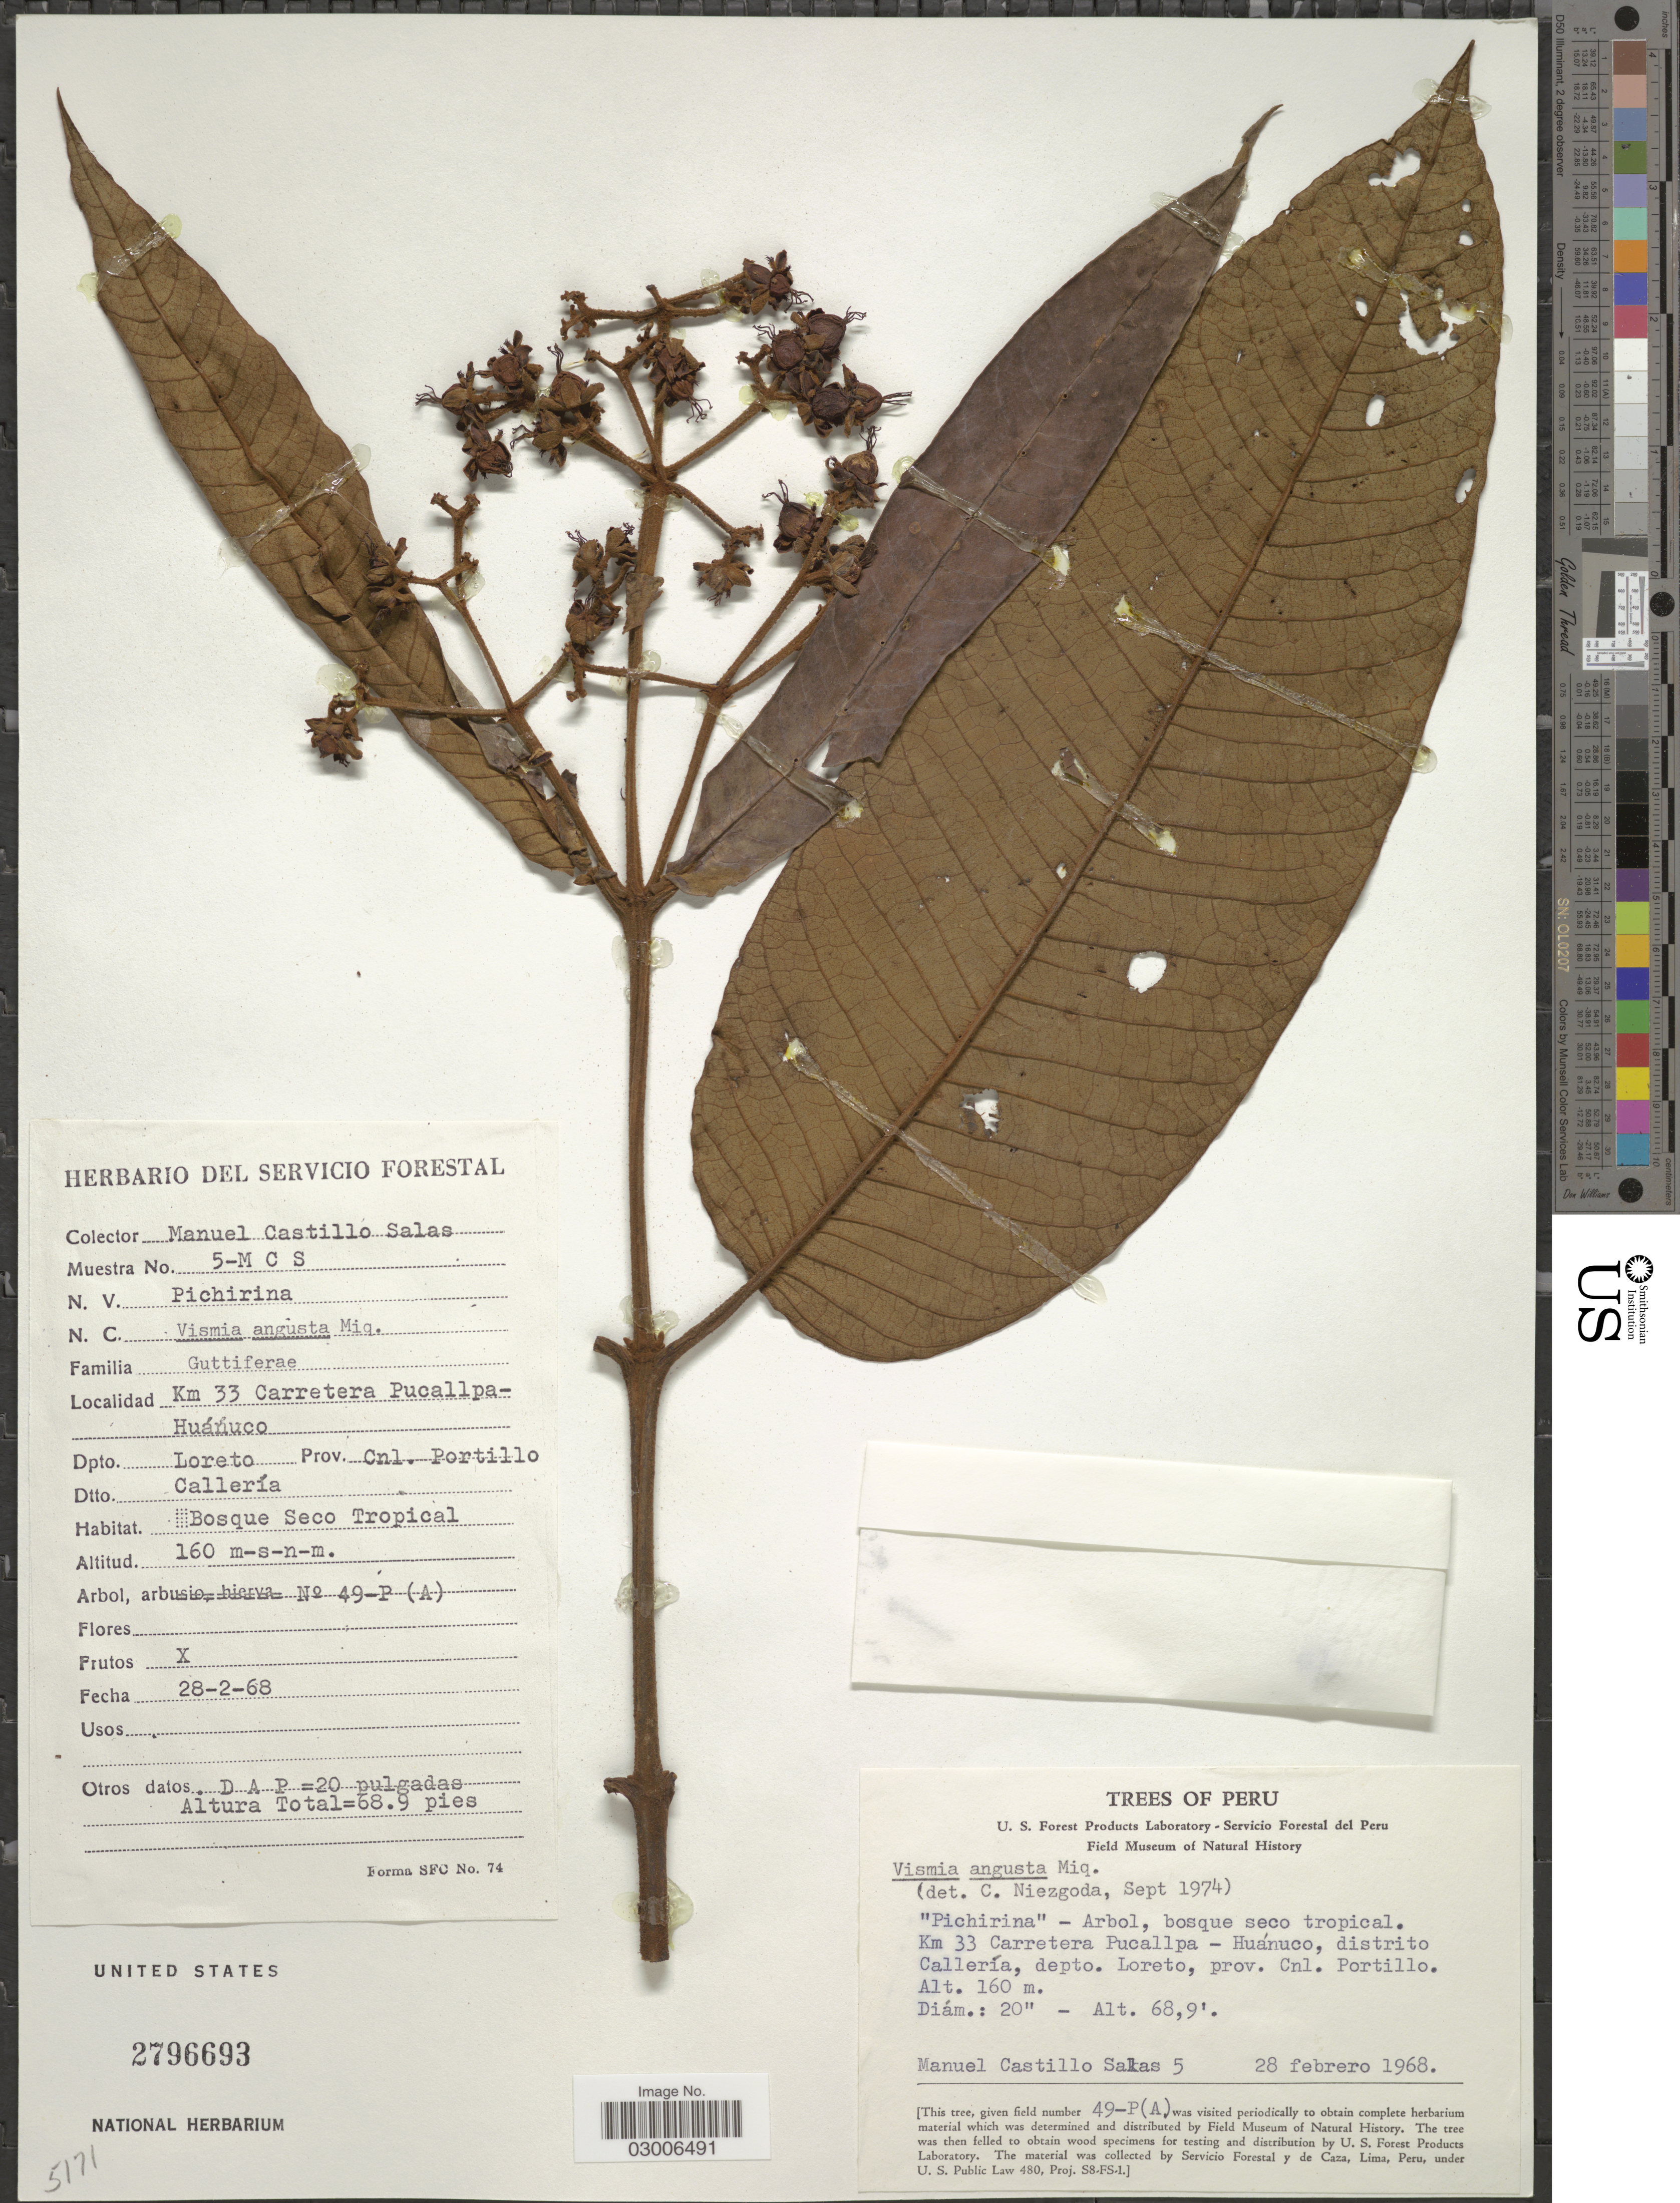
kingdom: Plantae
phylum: Tracheophyta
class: Magnoliopsida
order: Malpighiales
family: Hypericaceae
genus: Vismia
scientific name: Vismia angusta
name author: Miq.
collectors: M. Castillo S.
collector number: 5-M C S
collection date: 1968-02-28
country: Peru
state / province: Loreto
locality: Km 33 Carretera Pucallpa-Huánuco, Dpto. Loreto, Prov. Cnl. Portillo, Dtto. Callería.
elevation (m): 160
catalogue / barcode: US 2796693